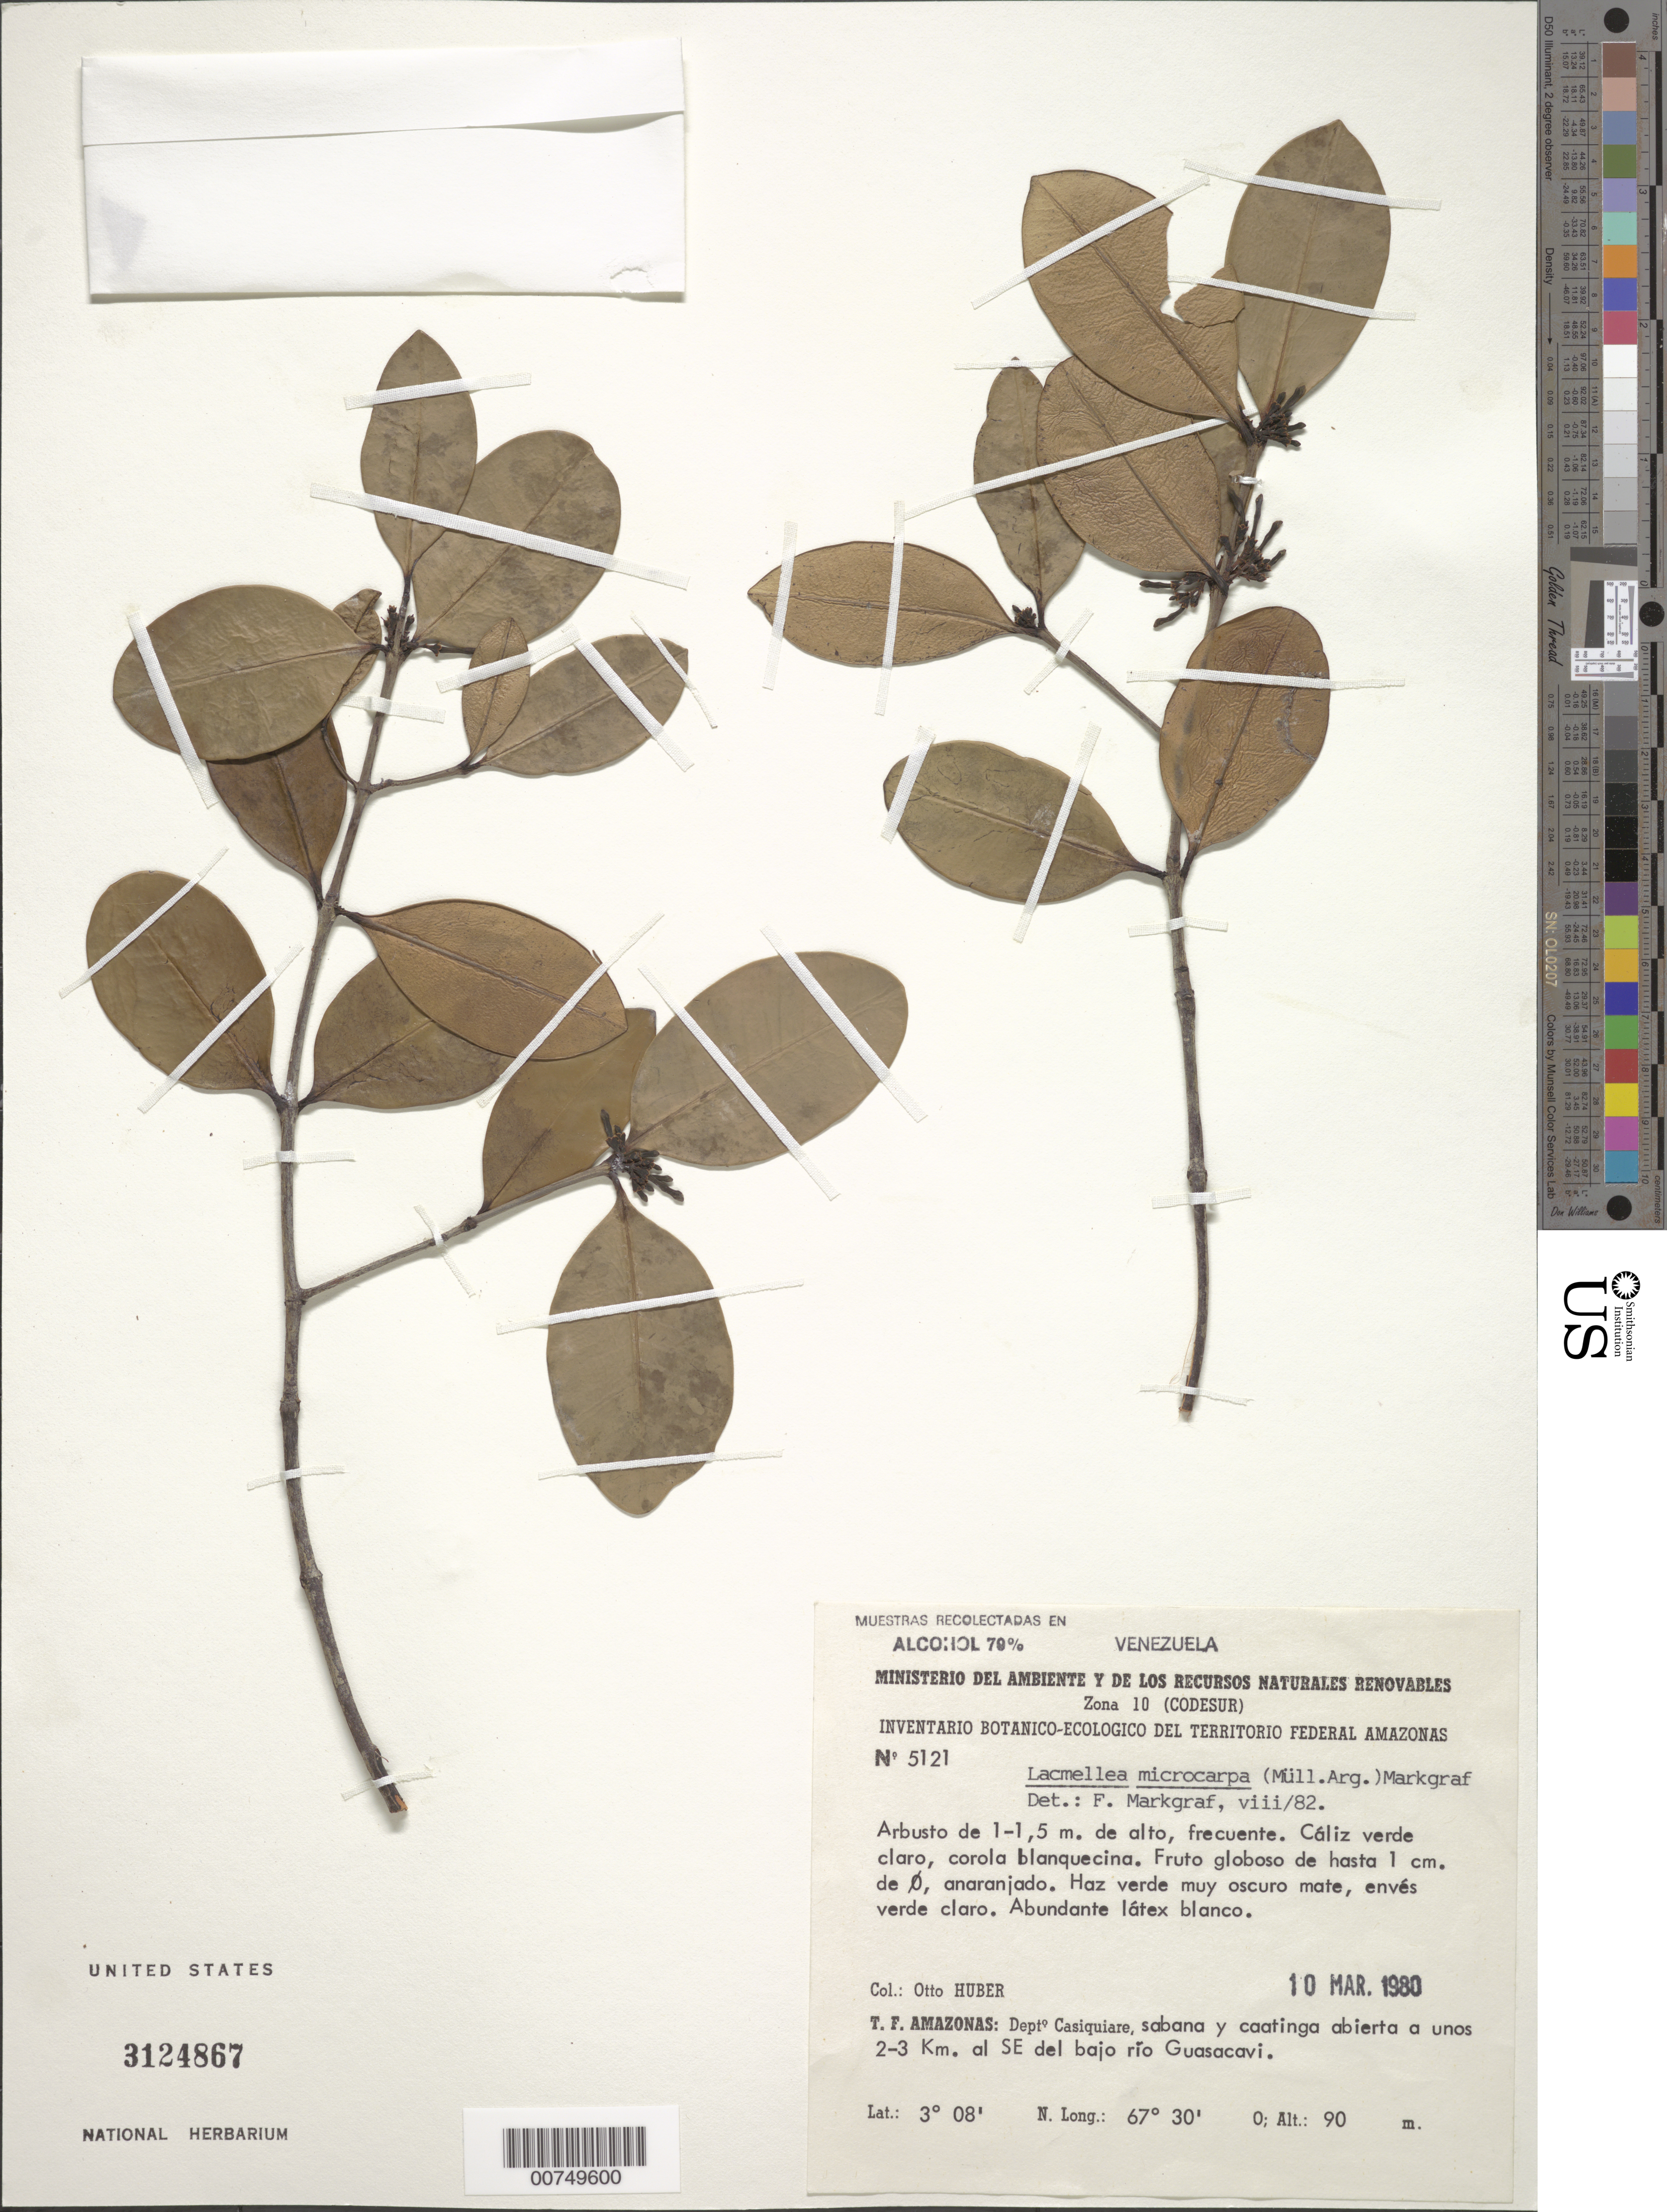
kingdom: Plantae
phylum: Tracheophyta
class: Magnoliopsida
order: Gentianales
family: Apocynaceae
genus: Lacmellea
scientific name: Lacmellea microcarpa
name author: (Müll. Arg.) Markgr.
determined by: Markgraf, Friedrich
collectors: O. Huber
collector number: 5121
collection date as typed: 10-Mar-80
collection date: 1980-03-10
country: Venezuela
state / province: Amazonas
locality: Río Guasacavi, 2-3 km al SE del bajo rio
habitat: Sabana y caatinga abierta.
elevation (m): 90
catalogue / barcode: US 3124867